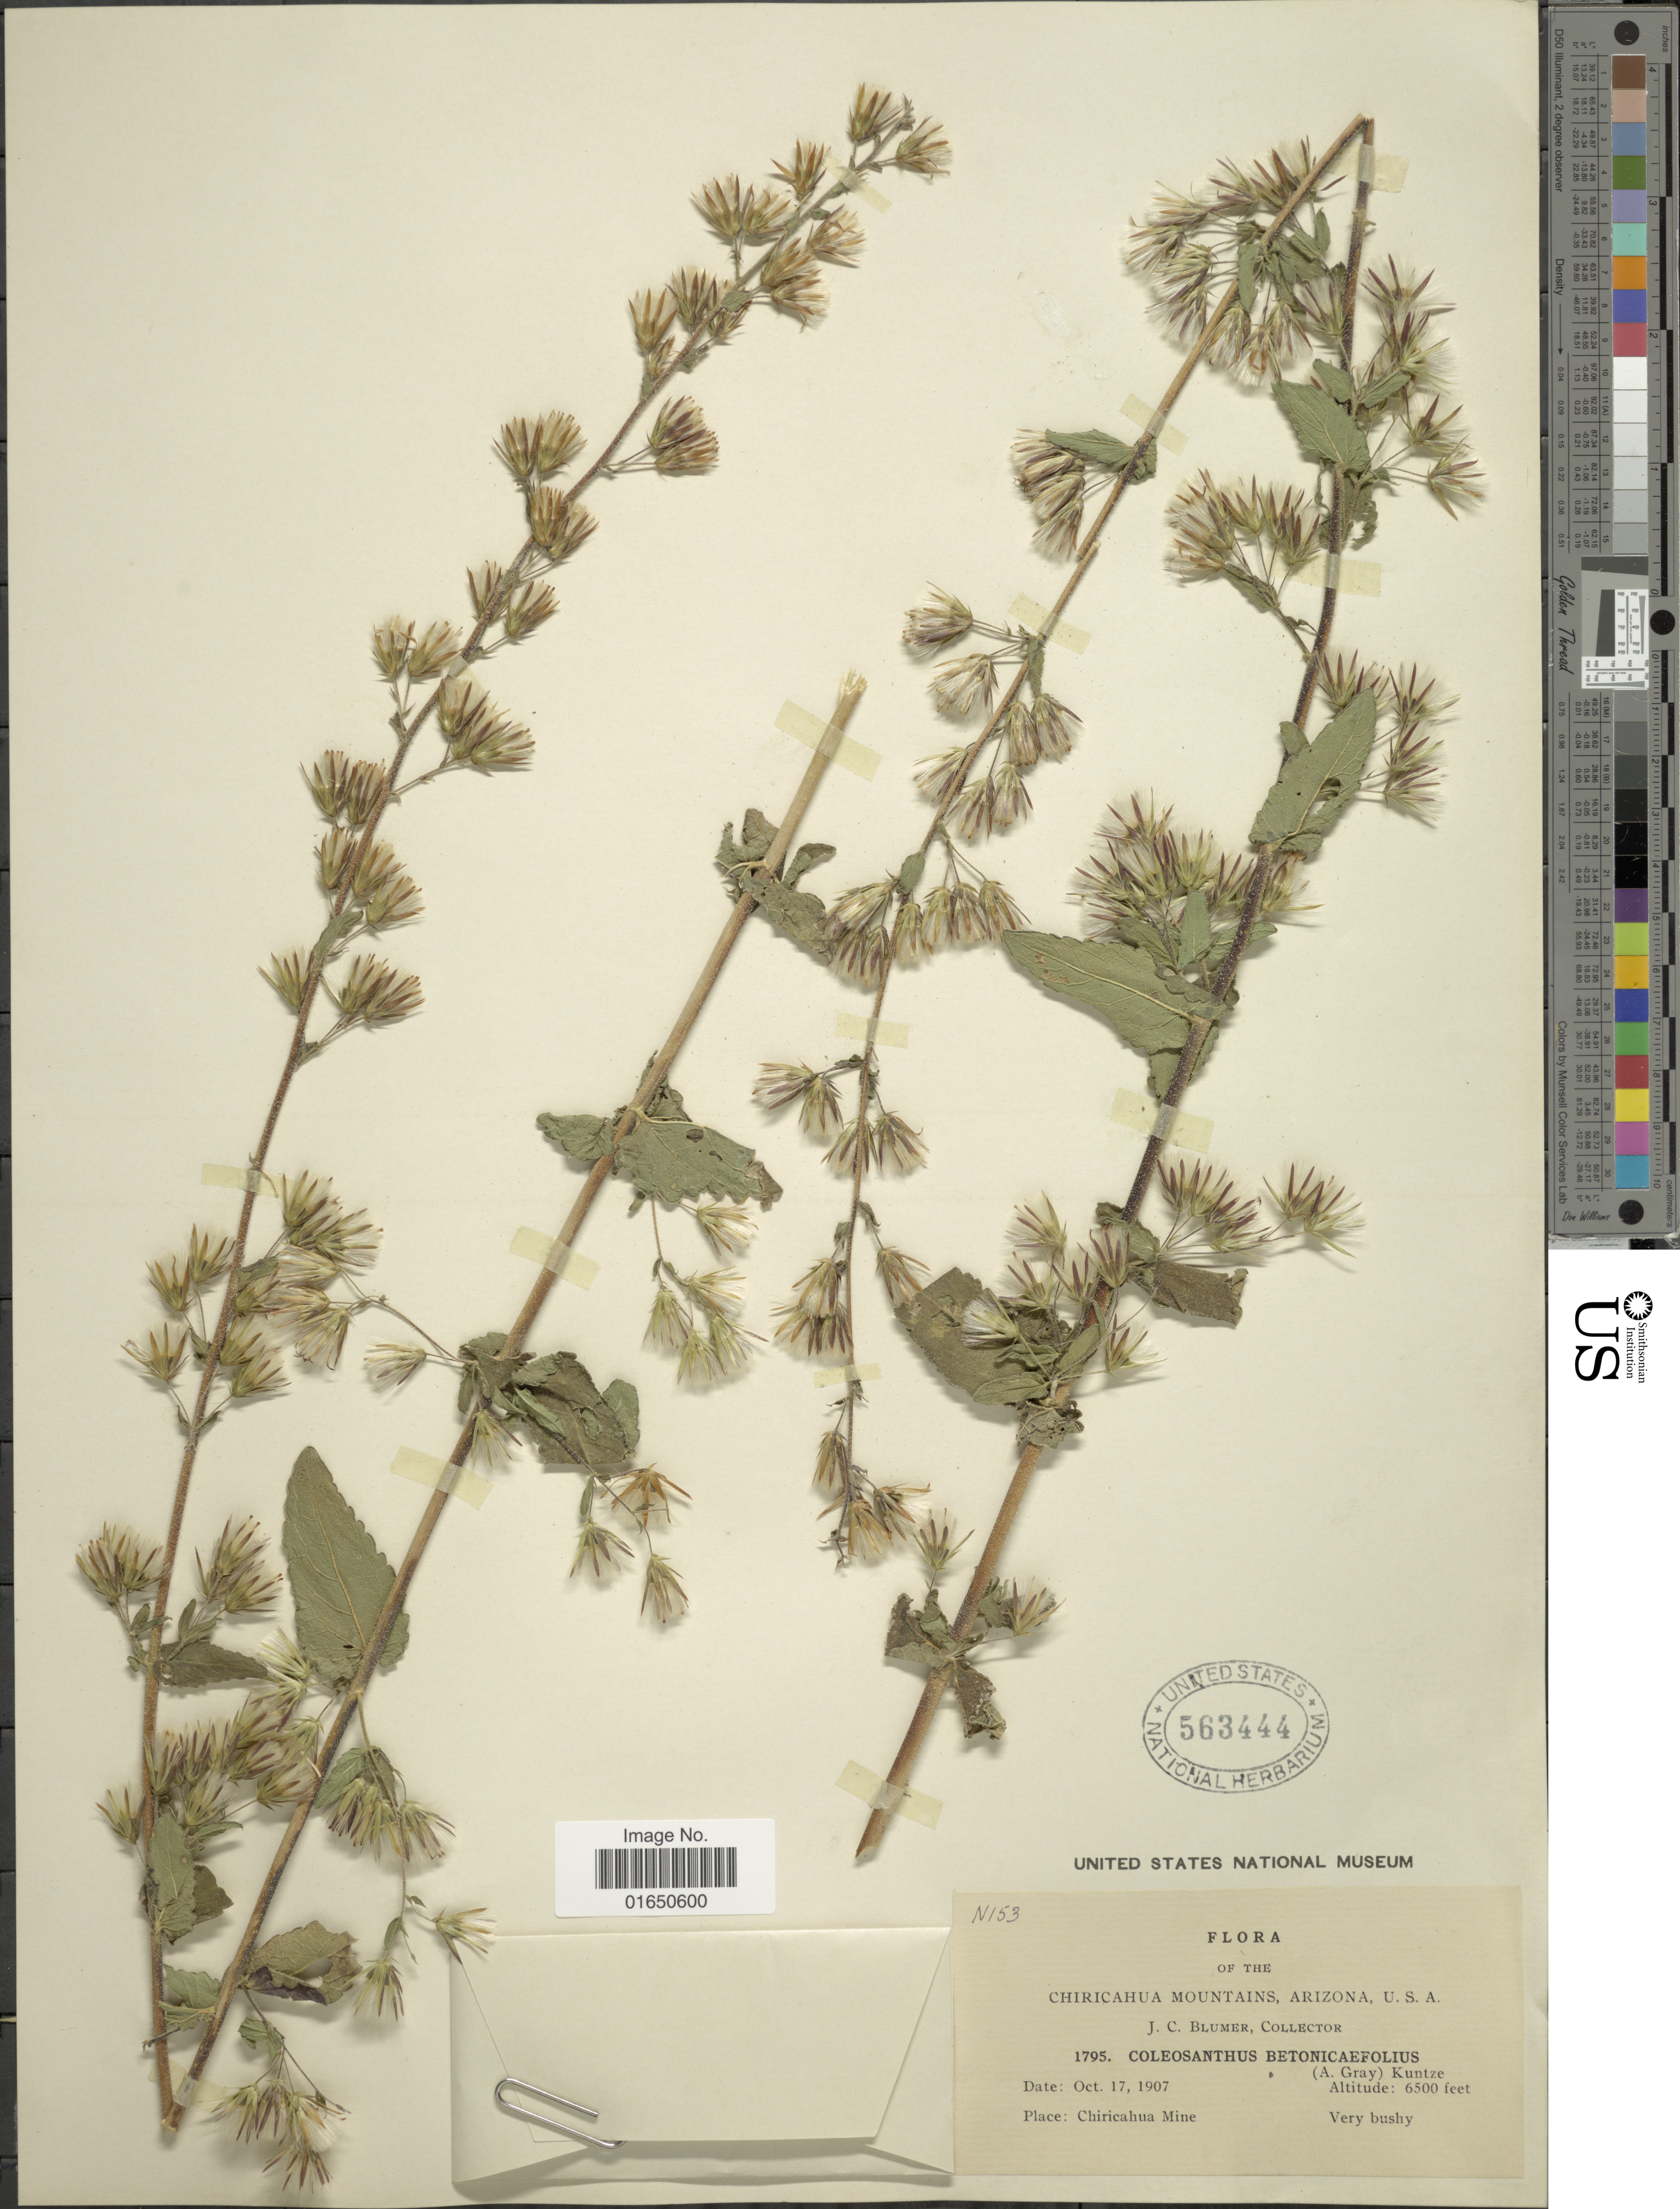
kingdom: Plantae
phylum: Tracheophyta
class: Magnoliopsida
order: Asterales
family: Asteraceae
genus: Brickellia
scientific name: Brickellia betonicifolia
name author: A. Gray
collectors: J. C. Blumer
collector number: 1795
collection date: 1907-10-17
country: United States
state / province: Arizona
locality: Chiricahua Mountains. Chiricahua Mine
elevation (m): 1981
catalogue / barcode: US 563444